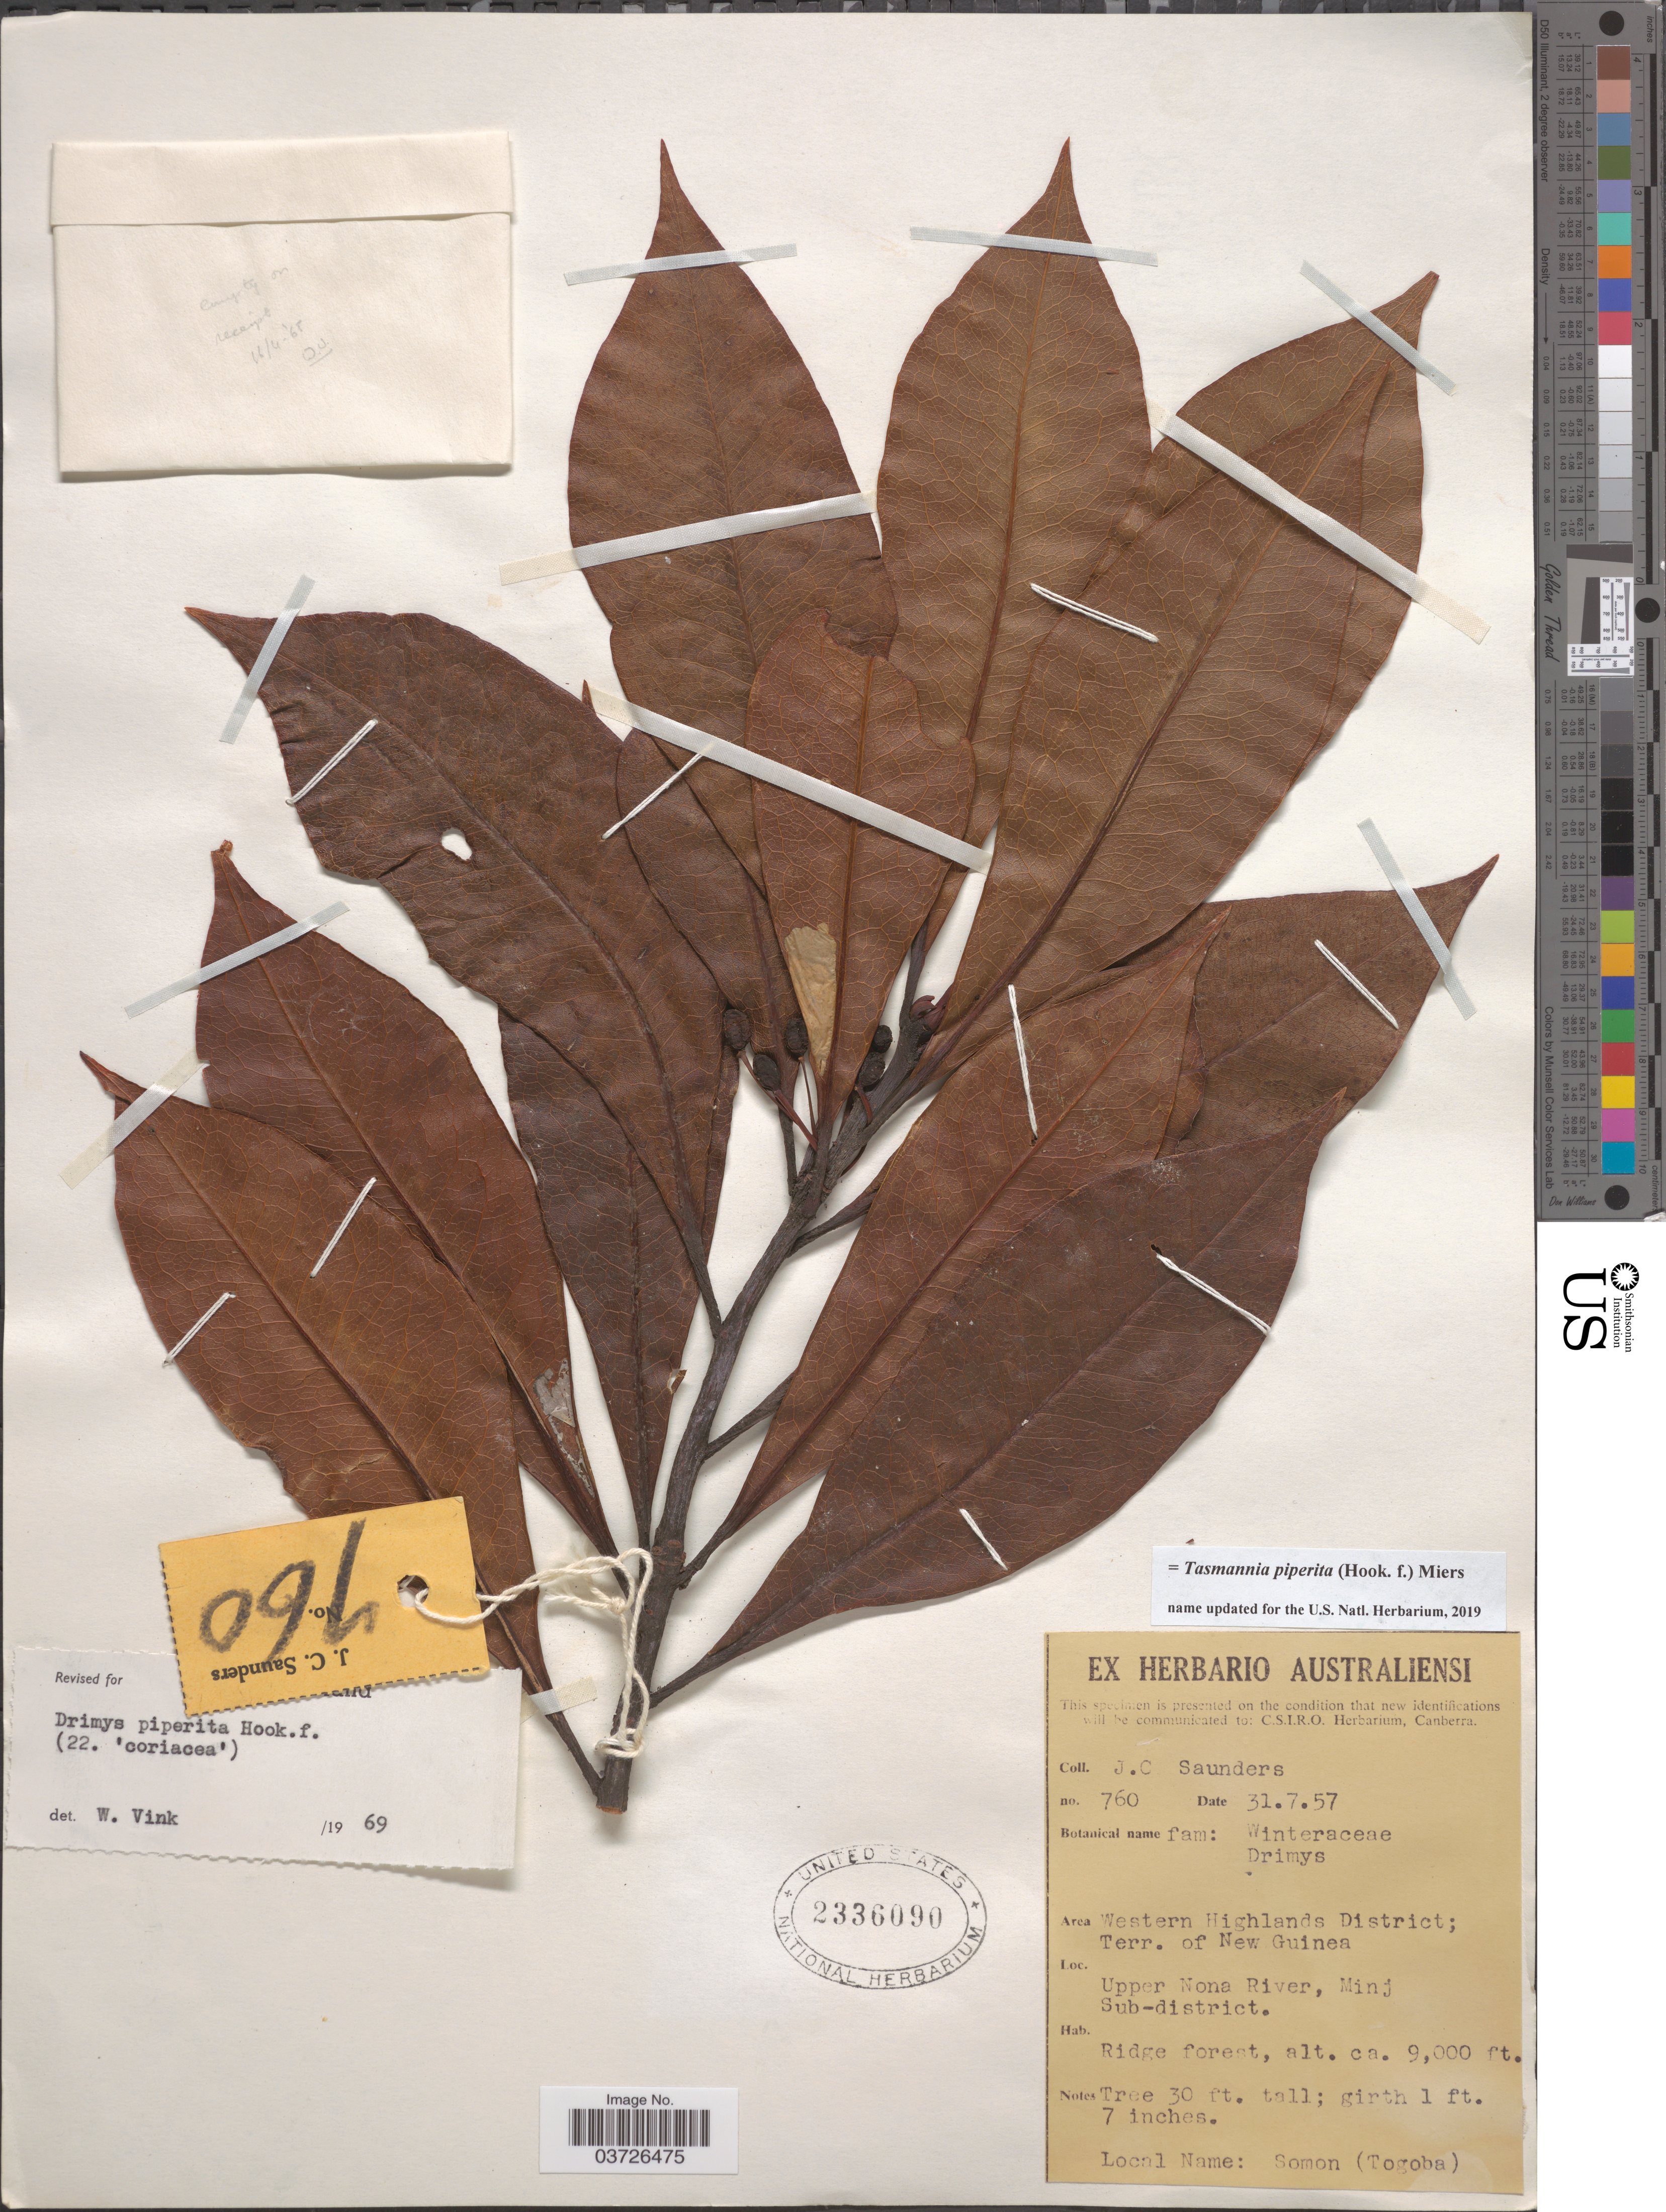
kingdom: Plantae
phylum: Tracheophyta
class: Magnoliopsida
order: Canellales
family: Winteraceae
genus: Tasmannia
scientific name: Tasmannia piperita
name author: (Hook. f.) Miers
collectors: J. C. Saunders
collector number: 760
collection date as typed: Transcribed d/m/y: 31/7/57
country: Papua New Guinea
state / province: Western Highlands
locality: Area Western Highlands District; Terr. of New Guinea. Upper Nona River, Minj Sub-district.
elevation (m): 2743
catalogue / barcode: US 2336090